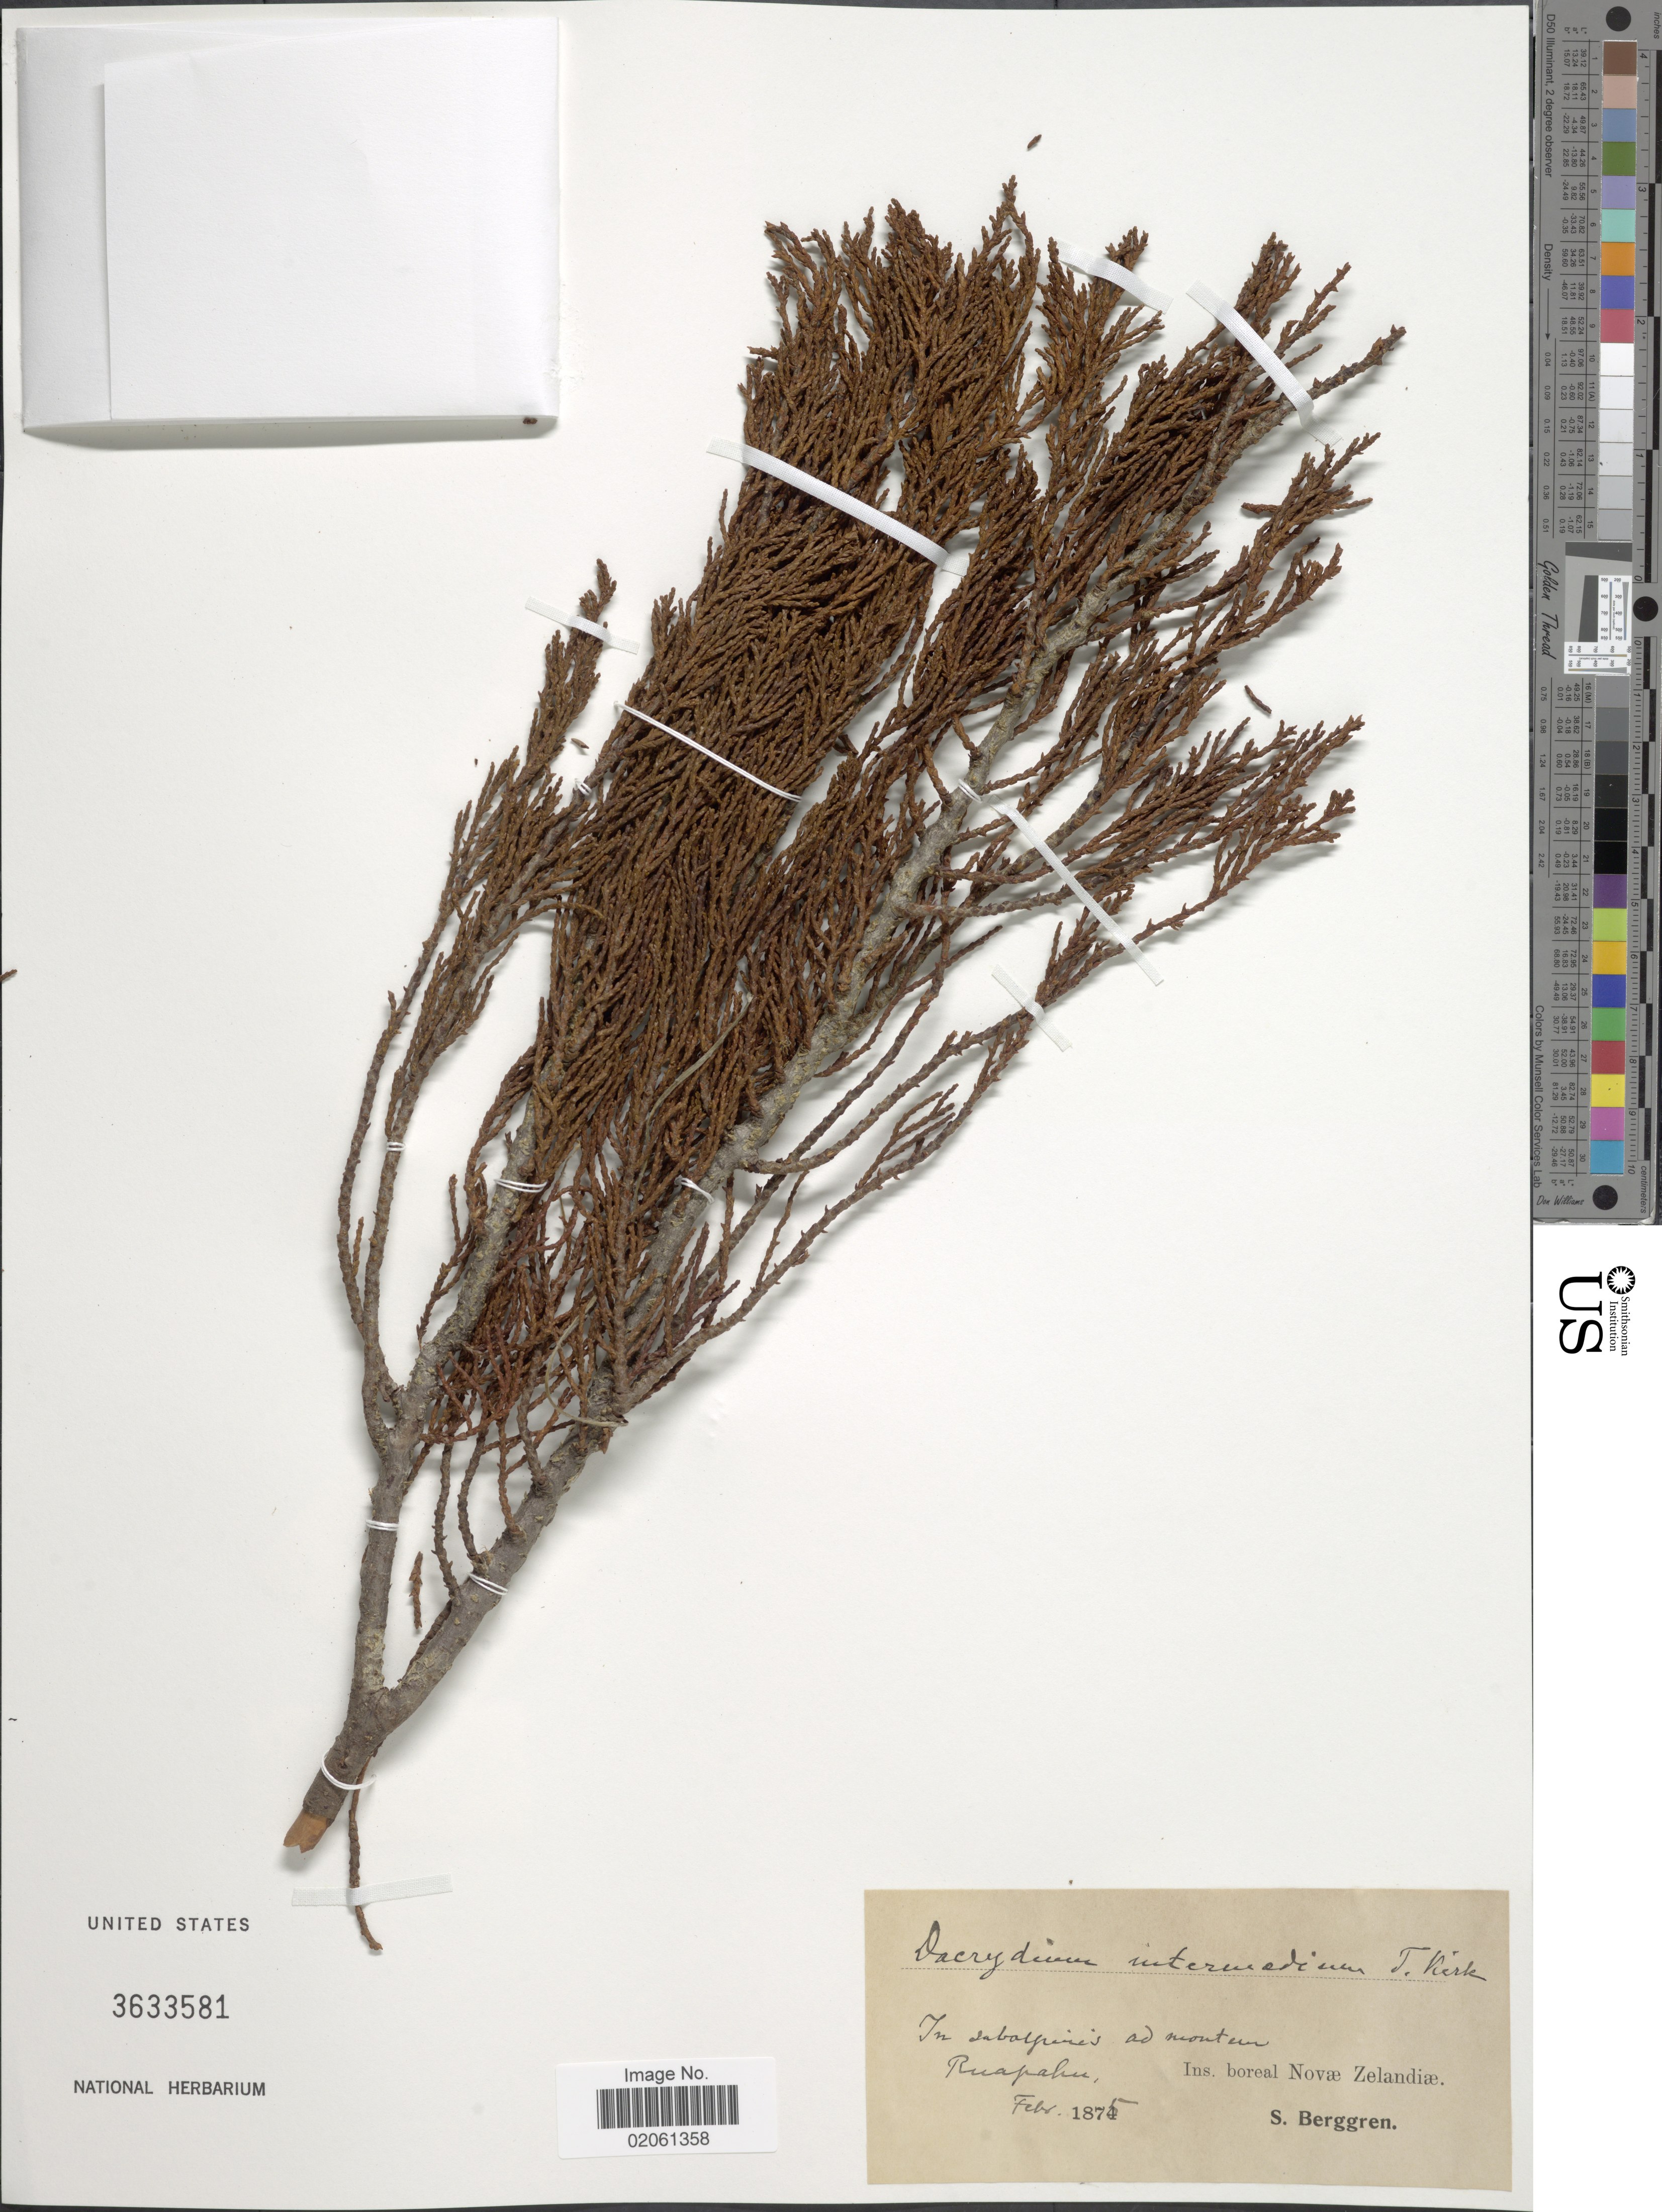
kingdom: Plantae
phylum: Tracheophyta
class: Pinopsida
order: Pinales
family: Podocarpaceae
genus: Dacrydium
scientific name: Dacrydium intermedium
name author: Kirk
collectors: S. Berggren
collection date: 1875-02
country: New Zealand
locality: Ad montem Ruapahu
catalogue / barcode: US 3633581